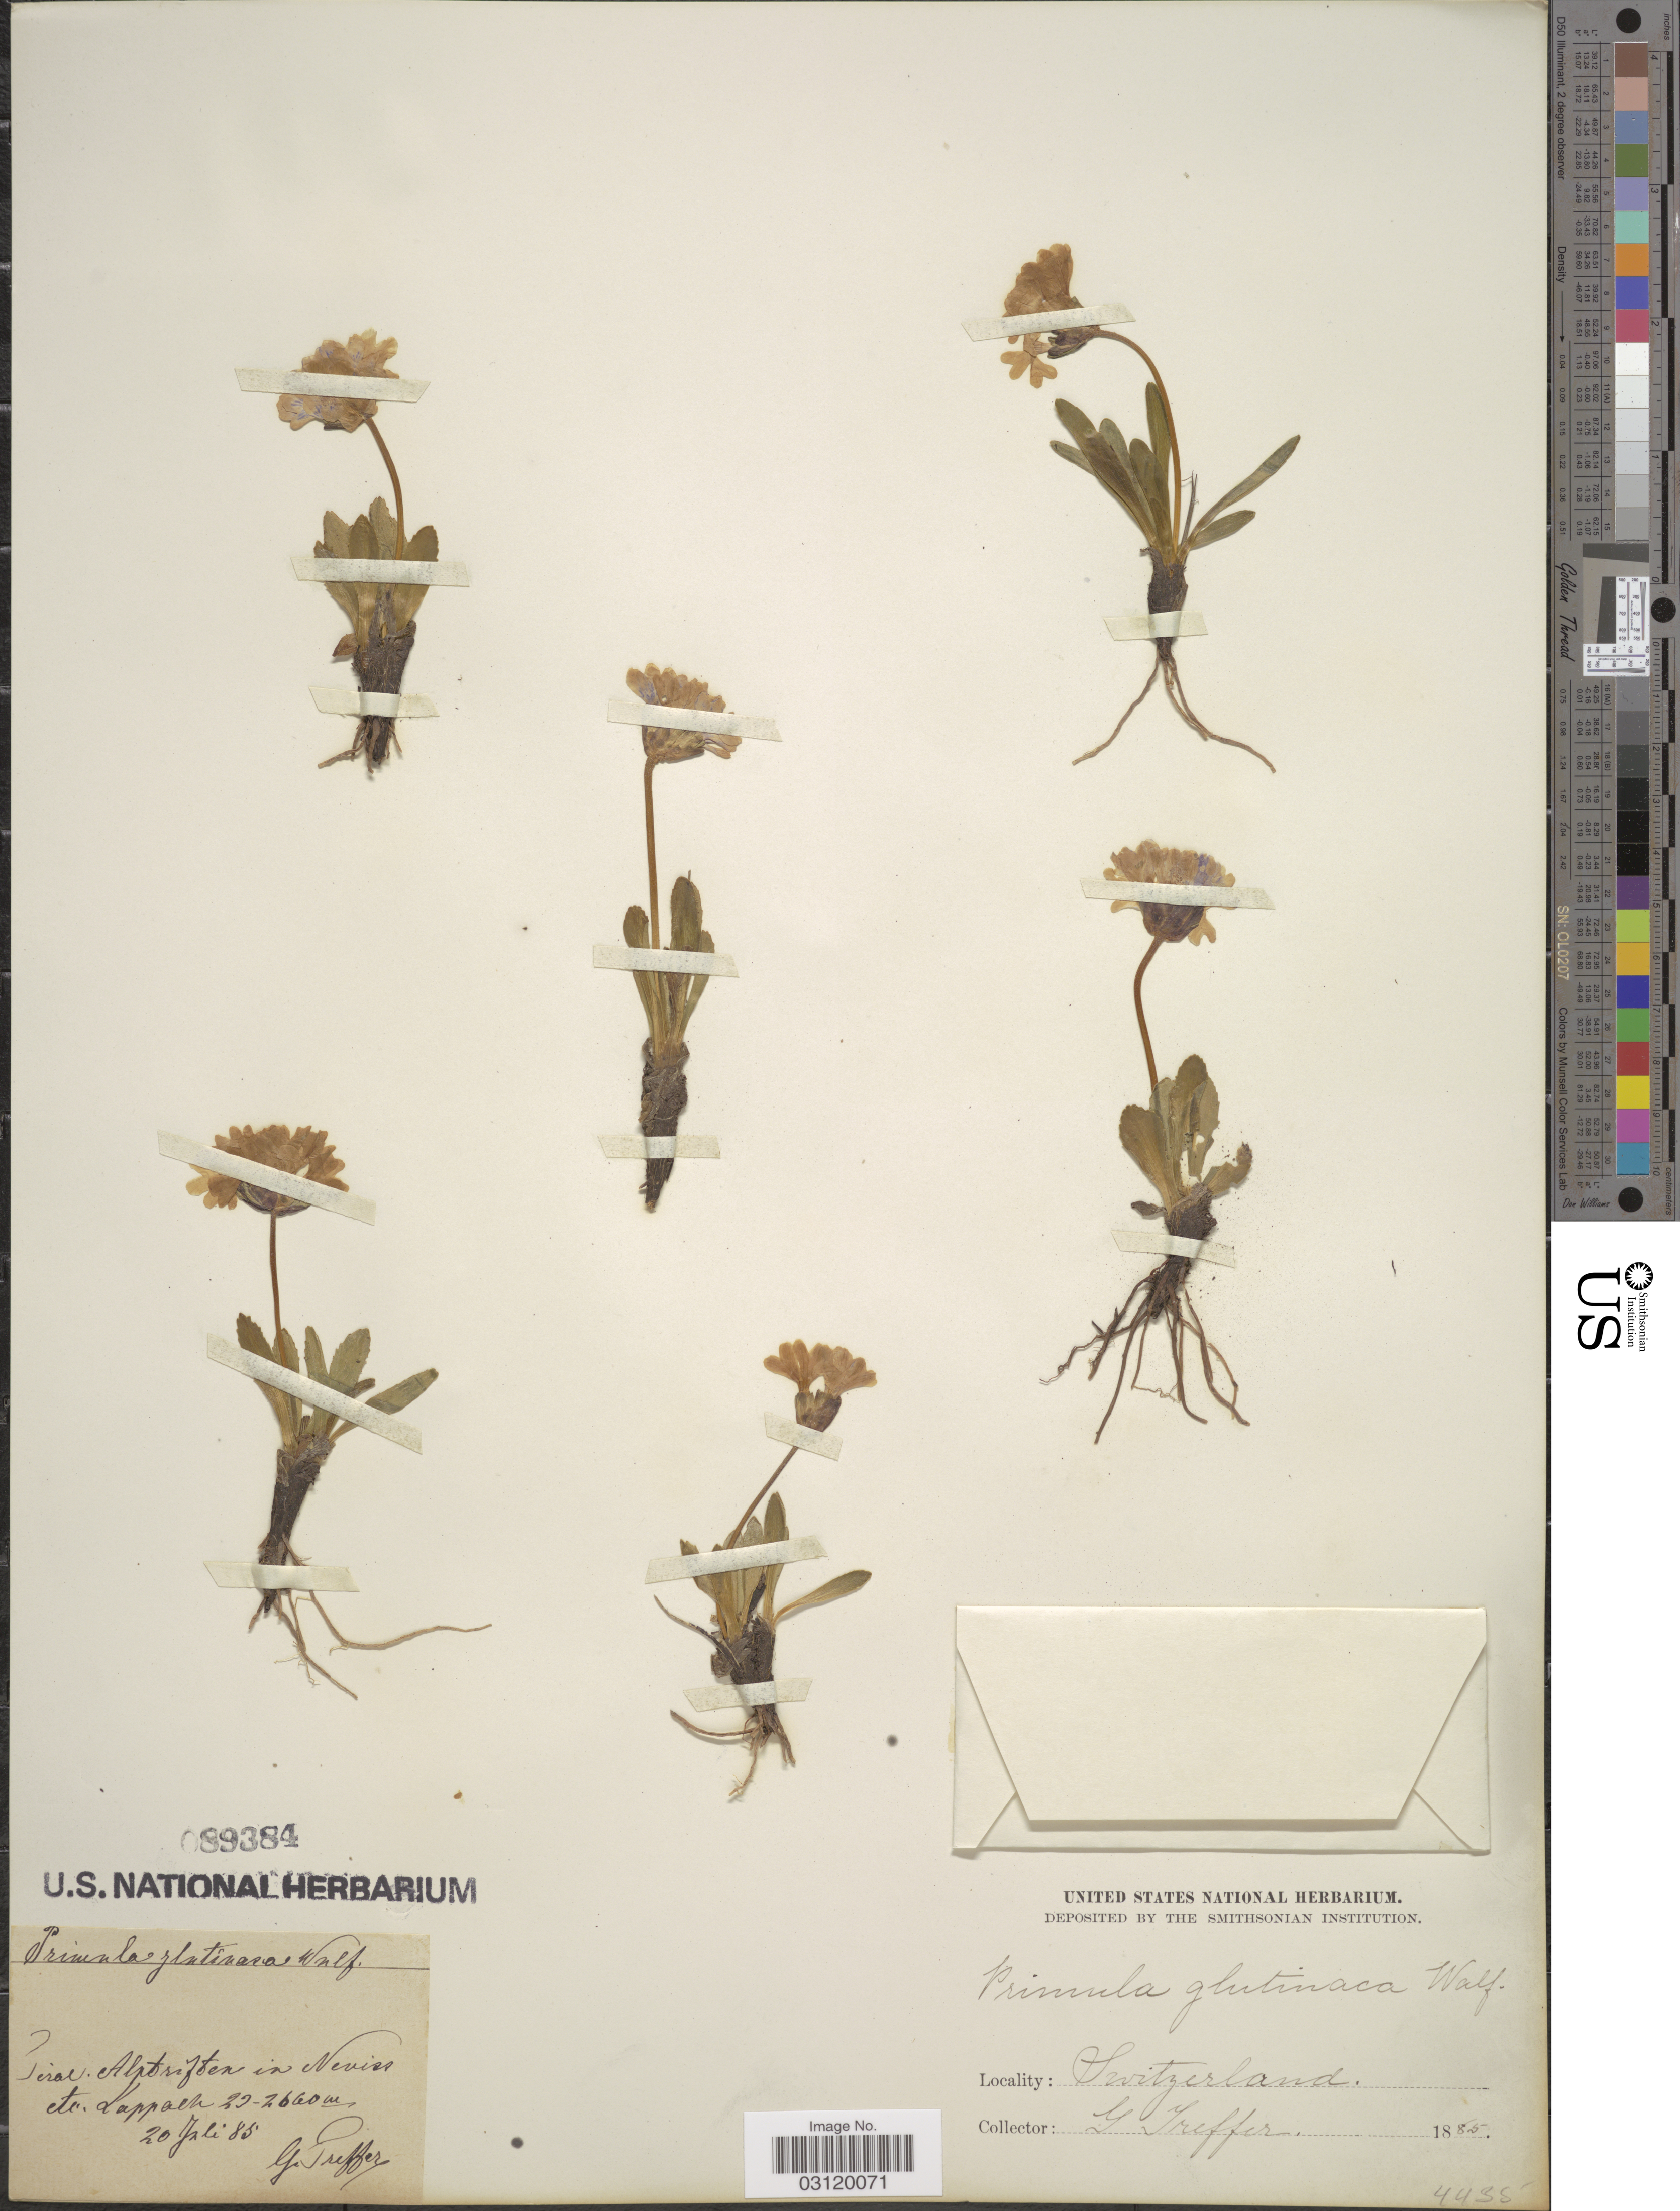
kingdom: Plantae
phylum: Tracheophyta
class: Magnoliopsida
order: Ericales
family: Primulaceae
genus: Primula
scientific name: Primula glutinosa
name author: Wulfen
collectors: G. Treffer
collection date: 1885-07-20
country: Switzerland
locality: Tirol. Alptriften in Neviss etc. Lappach Switzerland.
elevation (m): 2300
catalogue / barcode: US 89384